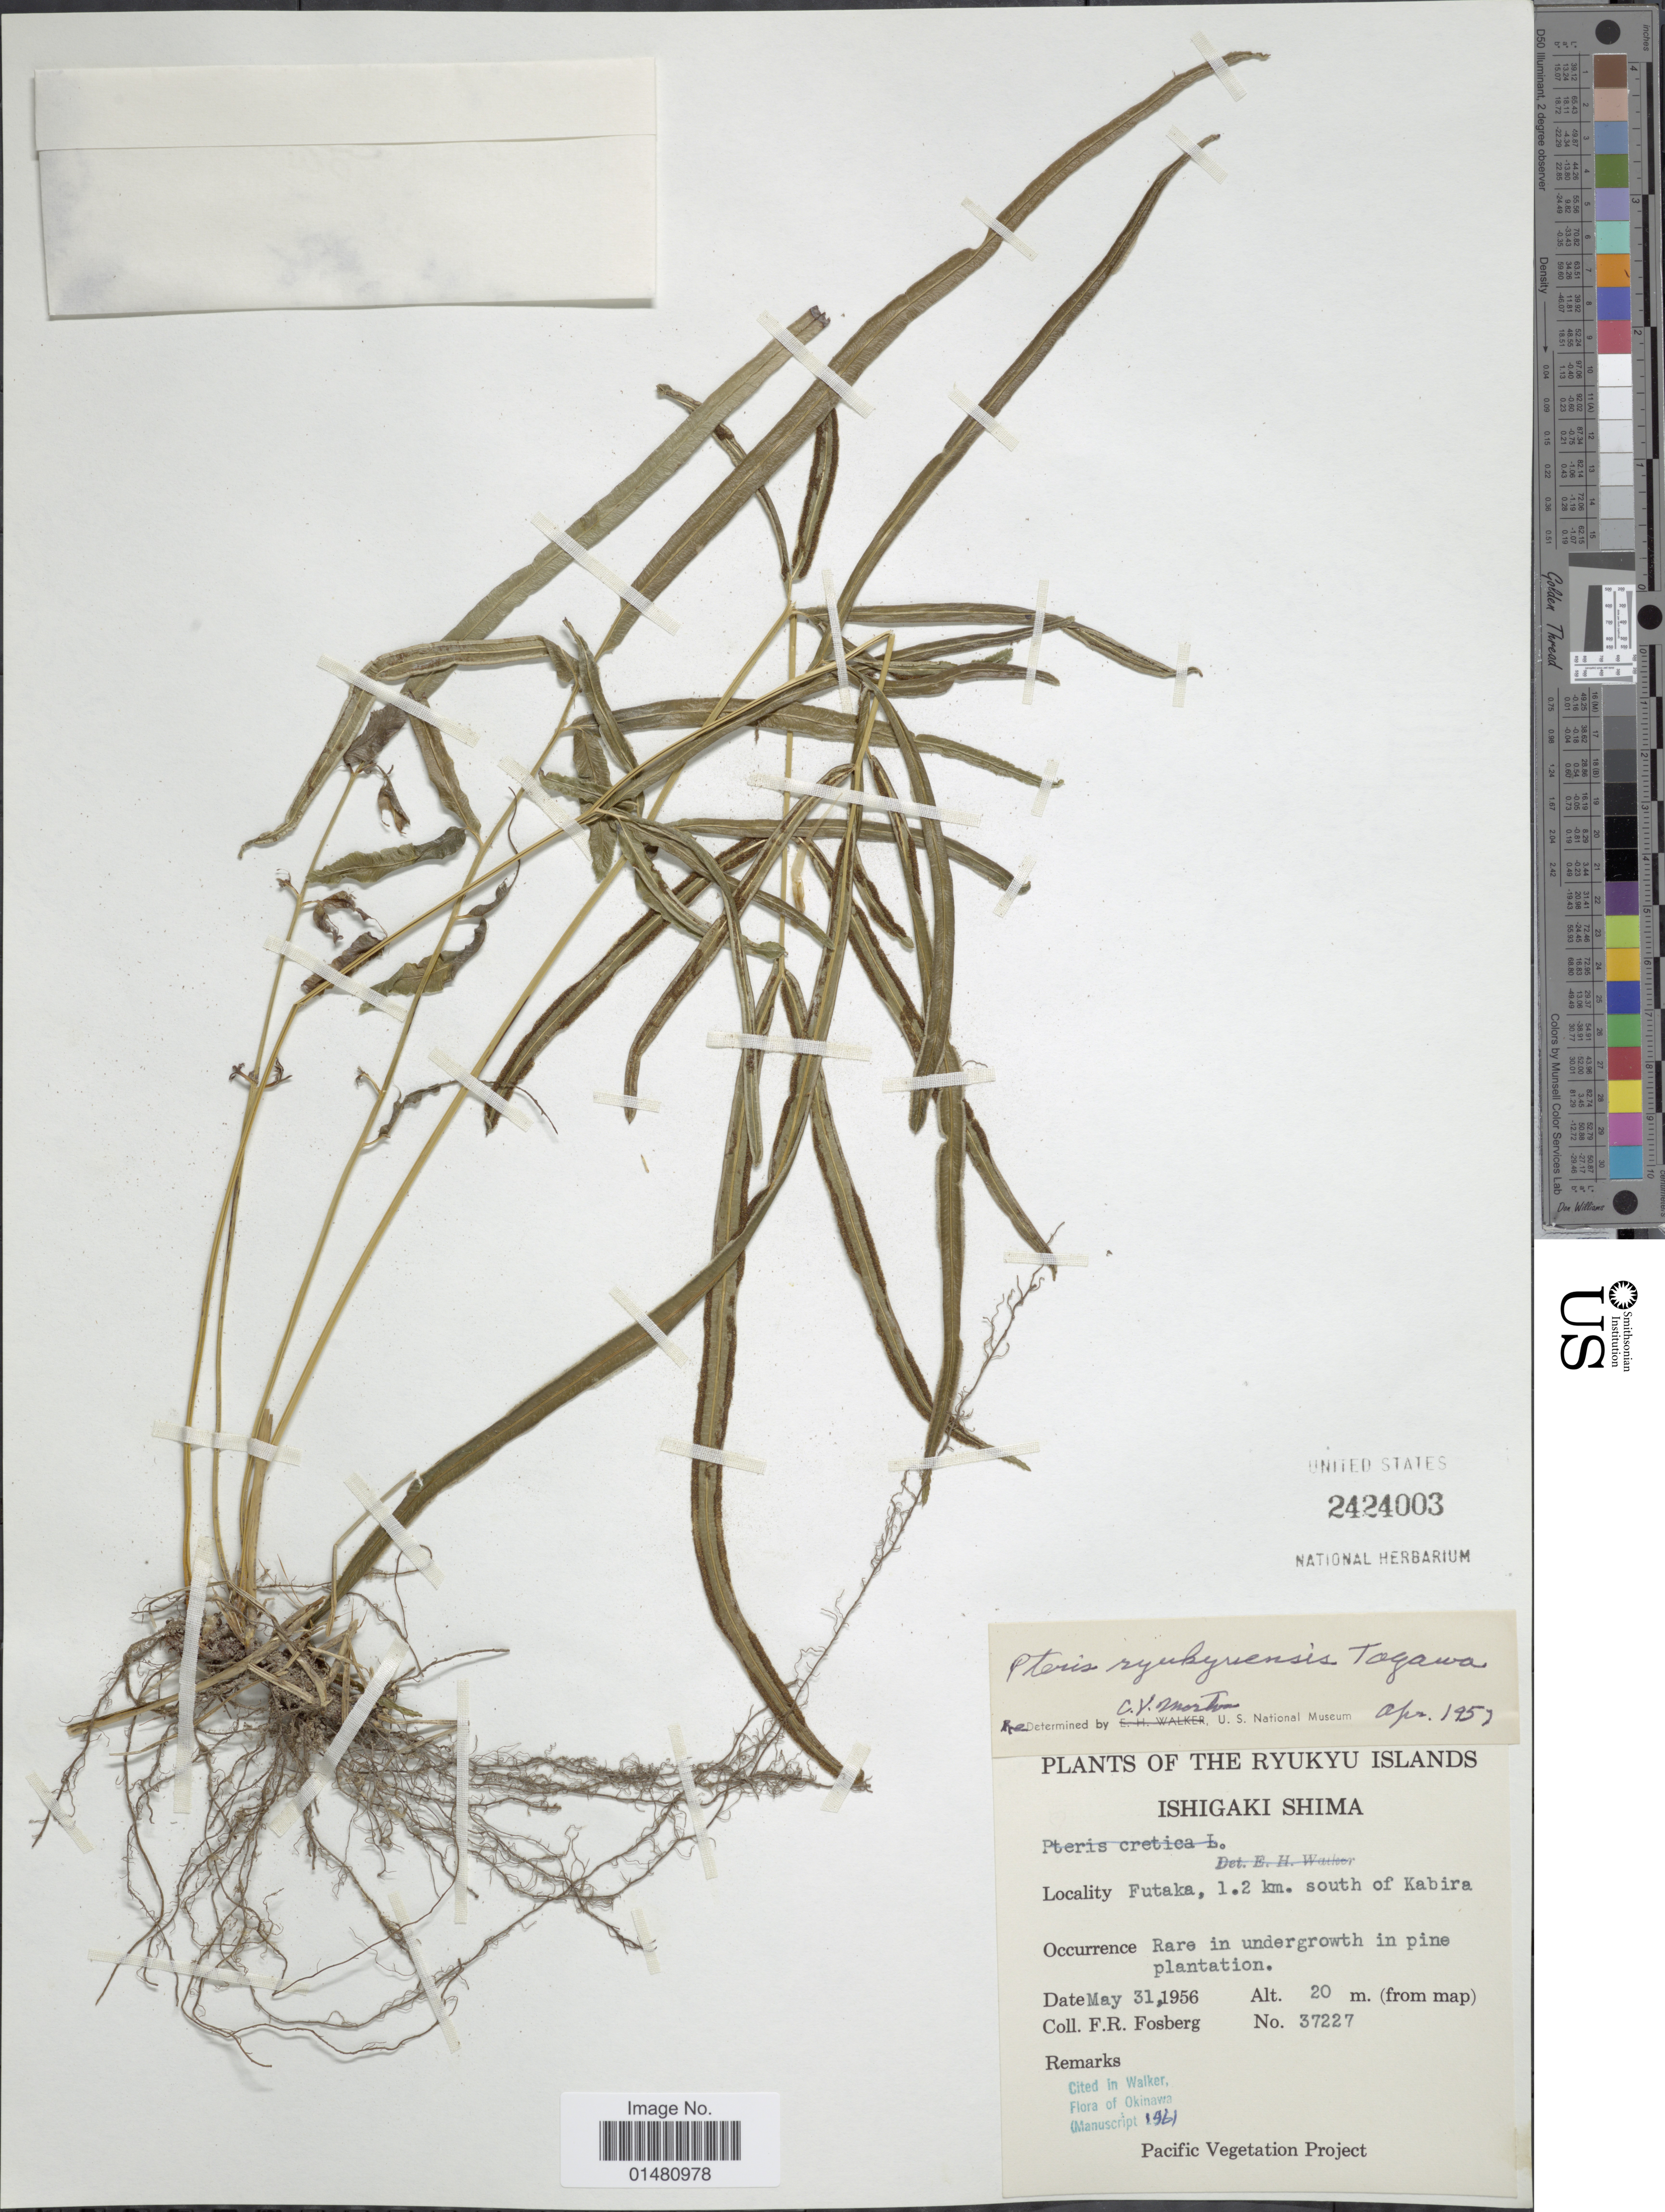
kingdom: Plantae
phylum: Tracheophyta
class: Polypodiopsida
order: Polypodiales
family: Pteridaceae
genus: Pteris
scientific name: Pteris ryukyuensis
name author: Tagawa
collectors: F. R. Fosberg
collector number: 37227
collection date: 1956-05-31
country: Japan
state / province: Okinawa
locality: The Ryukyu Island, Ishigaki Shima, Futaka, 1.2 km. south of Kabira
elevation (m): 20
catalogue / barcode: US 2424003